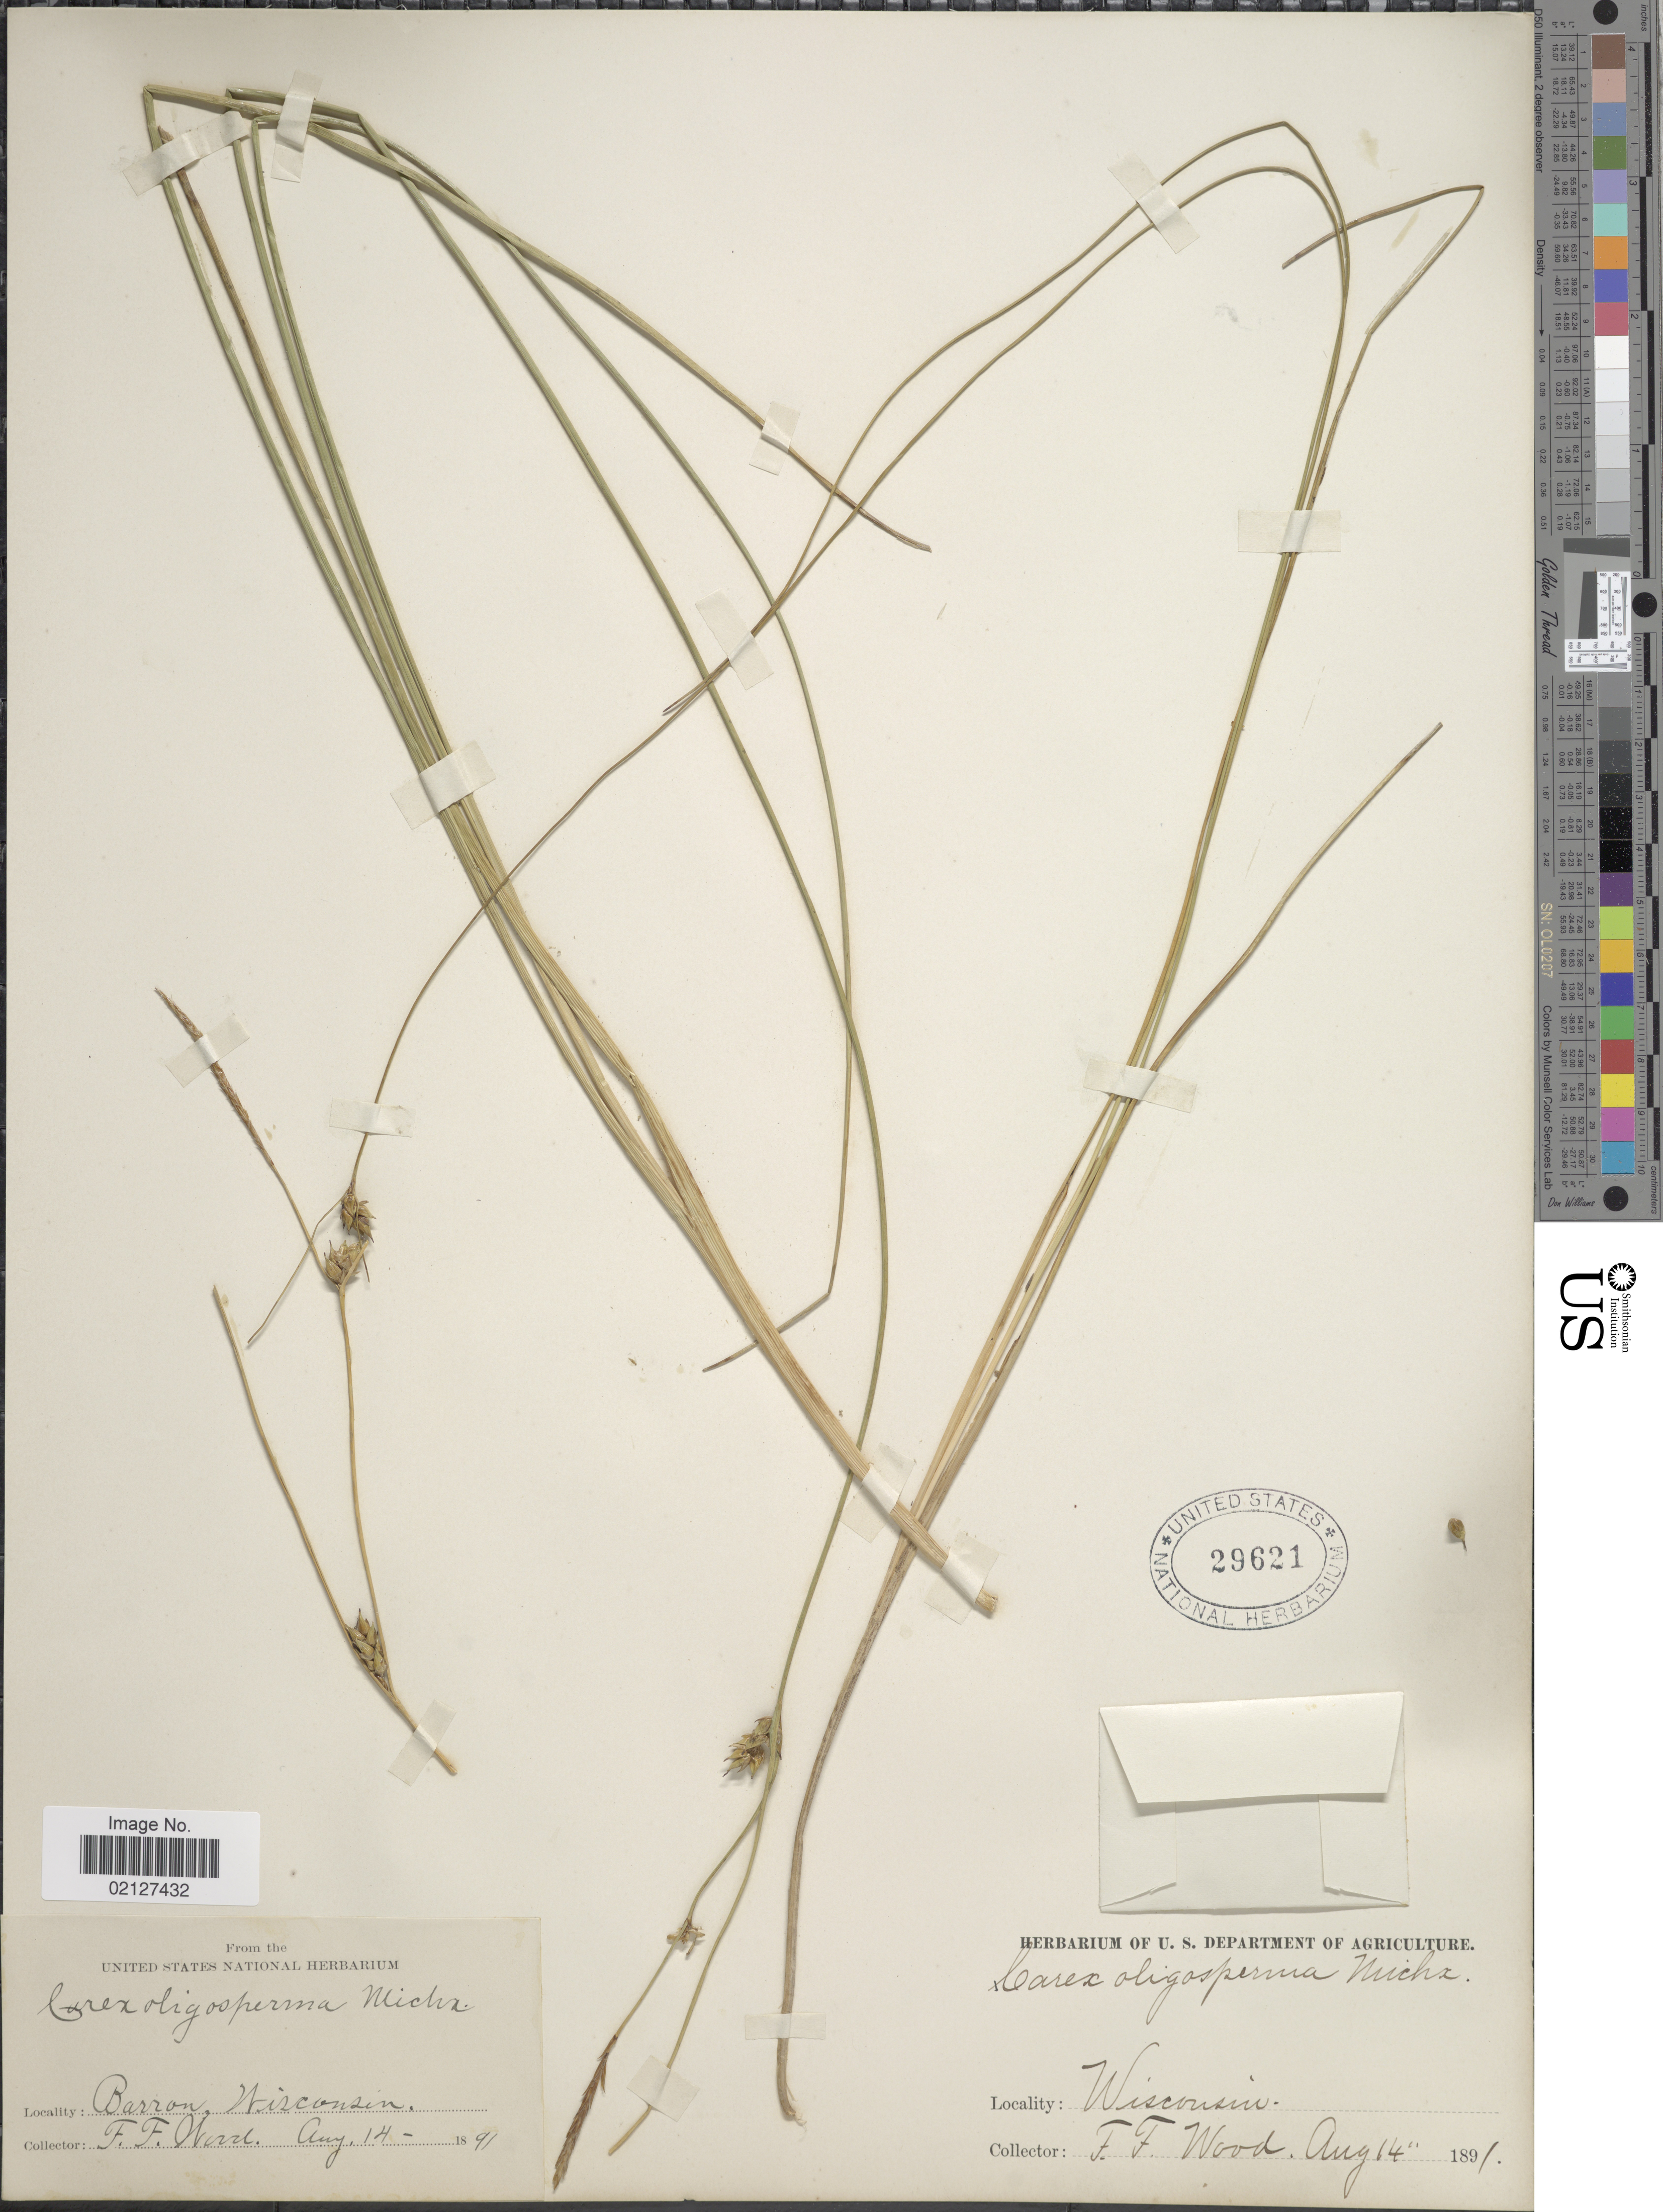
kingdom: Plantae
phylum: Tracheophyta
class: Liliopsida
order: Poales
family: Cyperaceae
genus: Carex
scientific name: Carex oligosperma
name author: Michx.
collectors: F. Wood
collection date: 1891-08-14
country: United States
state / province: Wisconsin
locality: Barron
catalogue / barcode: US 29621